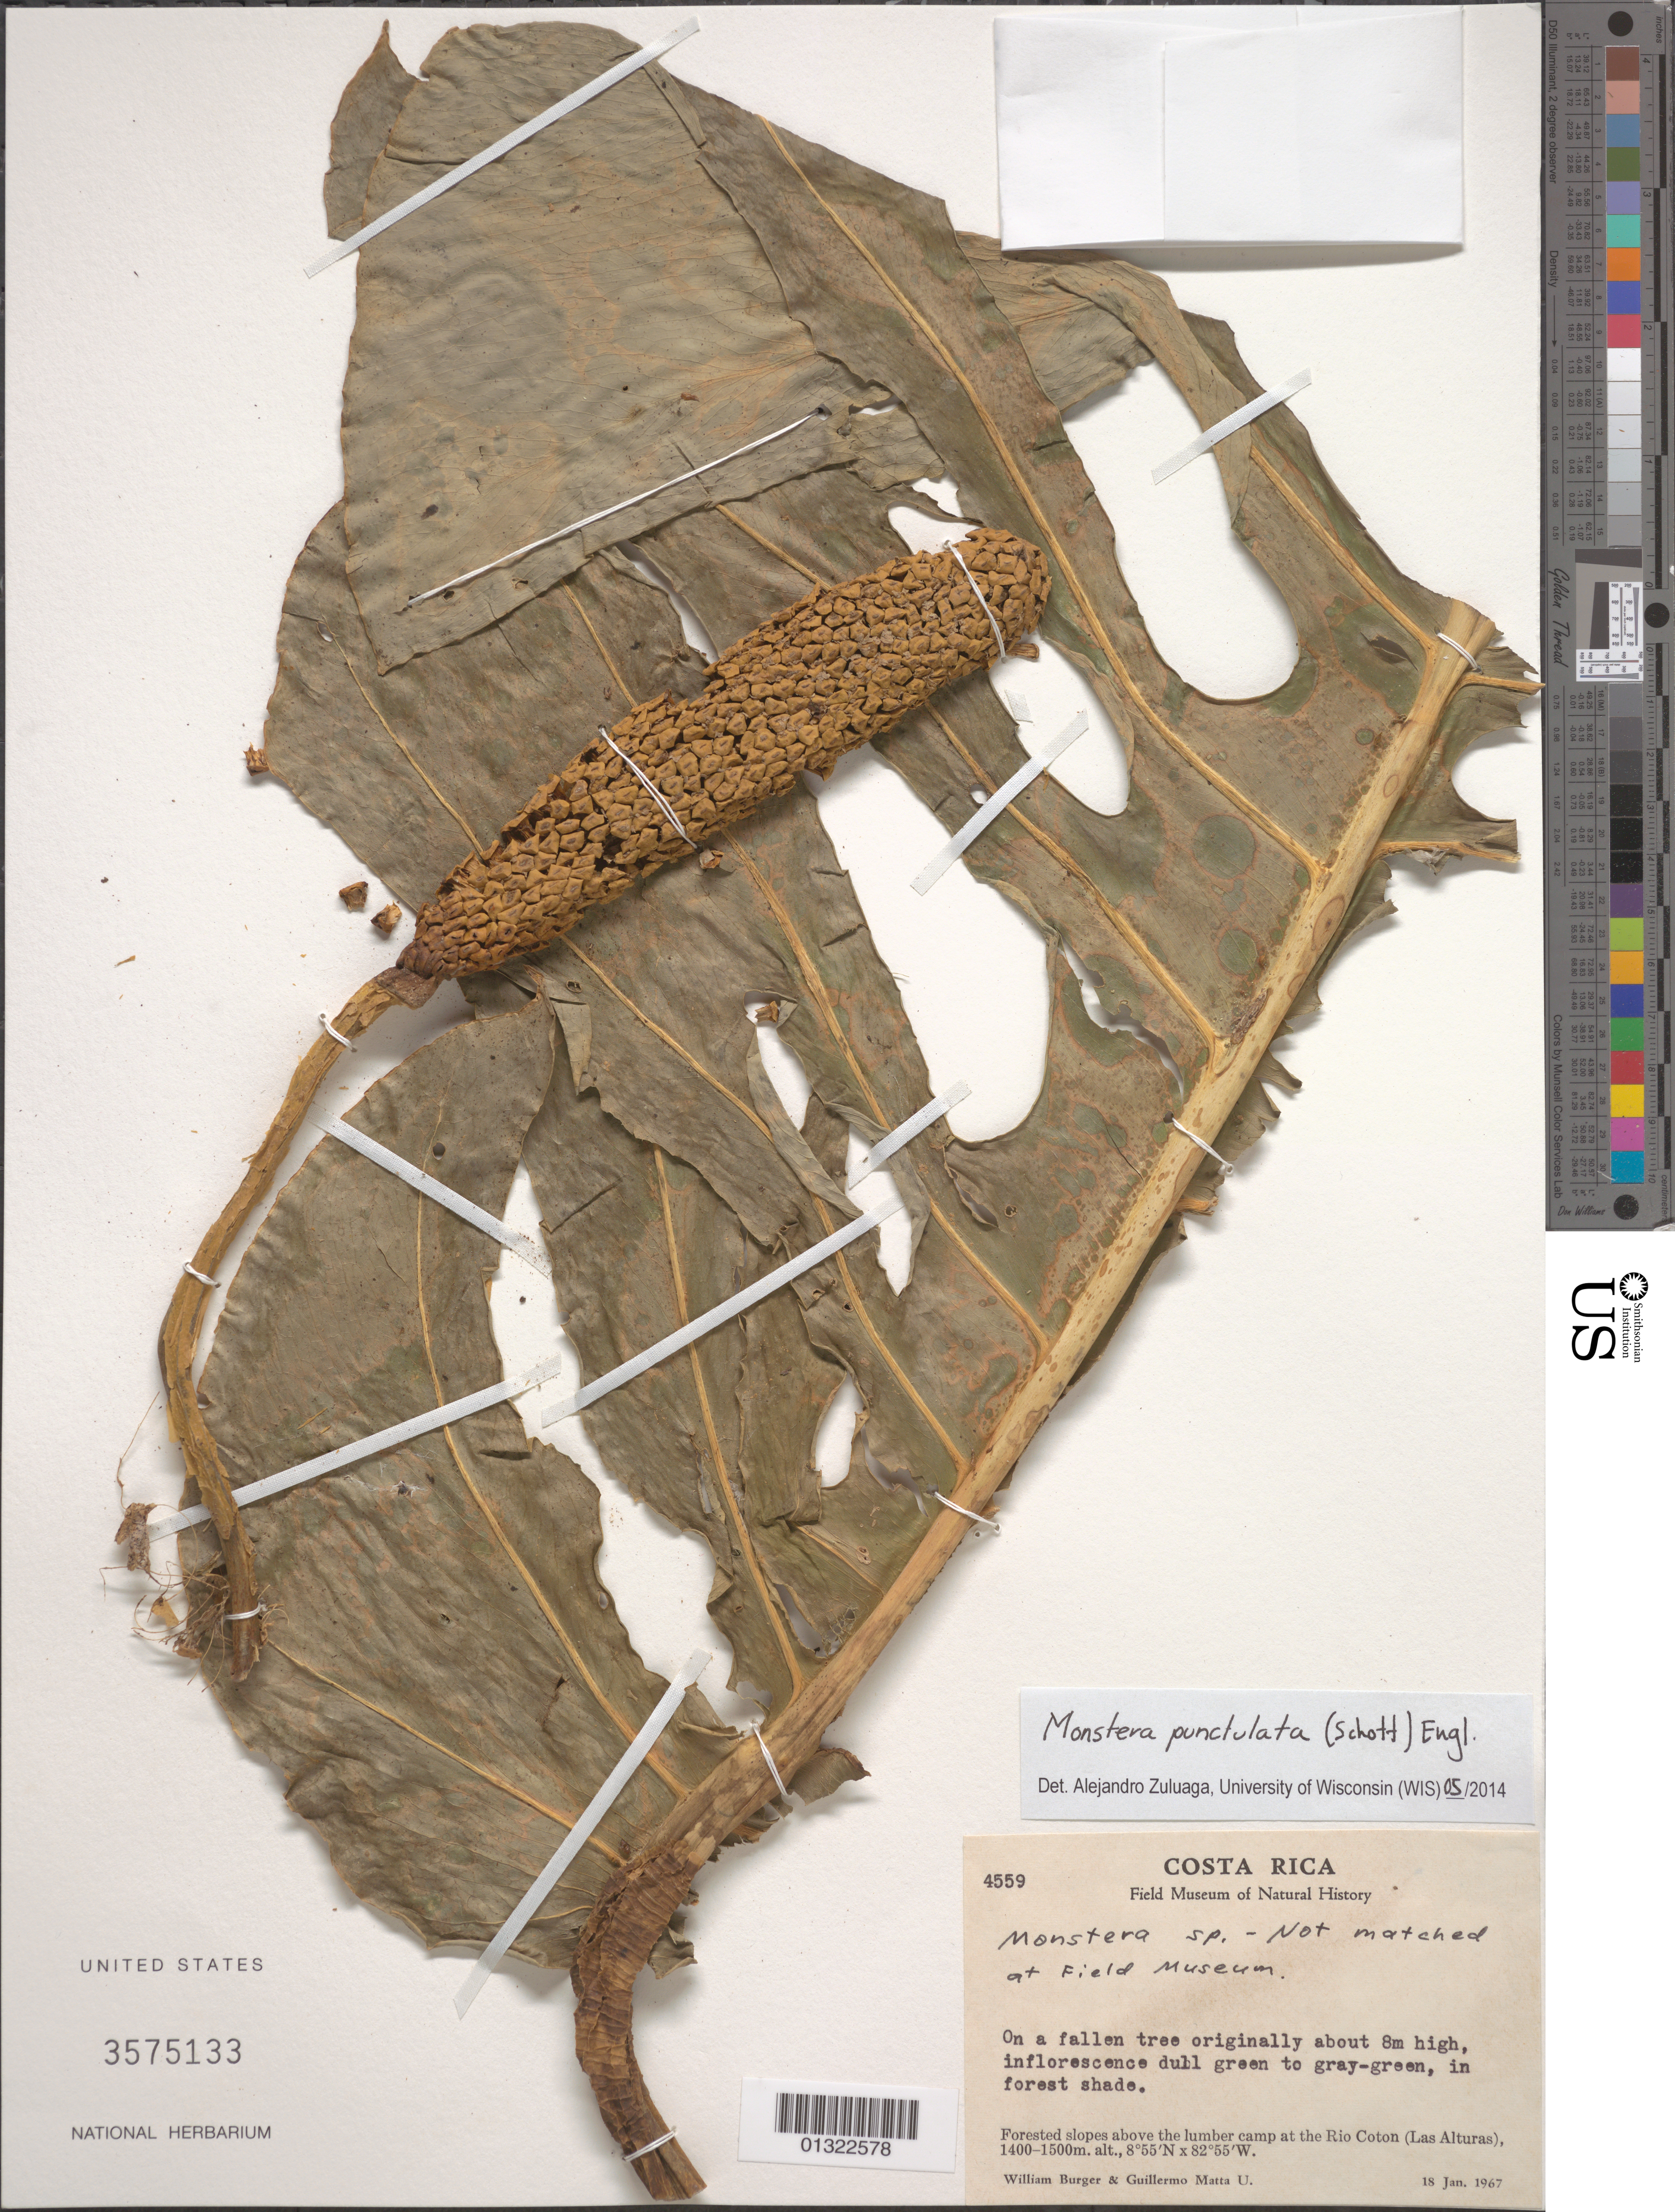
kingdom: Plantae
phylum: Tracheophyta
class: Liliopsida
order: Alismatales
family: Araceae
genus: Monstera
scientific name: Monstera punctulata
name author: (Schott) Schott ex Engl.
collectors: W. Burger & G. Matta U.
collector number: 4559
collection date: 1967-01-18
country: Costa Rica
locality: Forested slopes above the lumber camp at the Rio Coton (Las Alturas).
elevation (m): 1400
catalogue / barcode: US 3575133